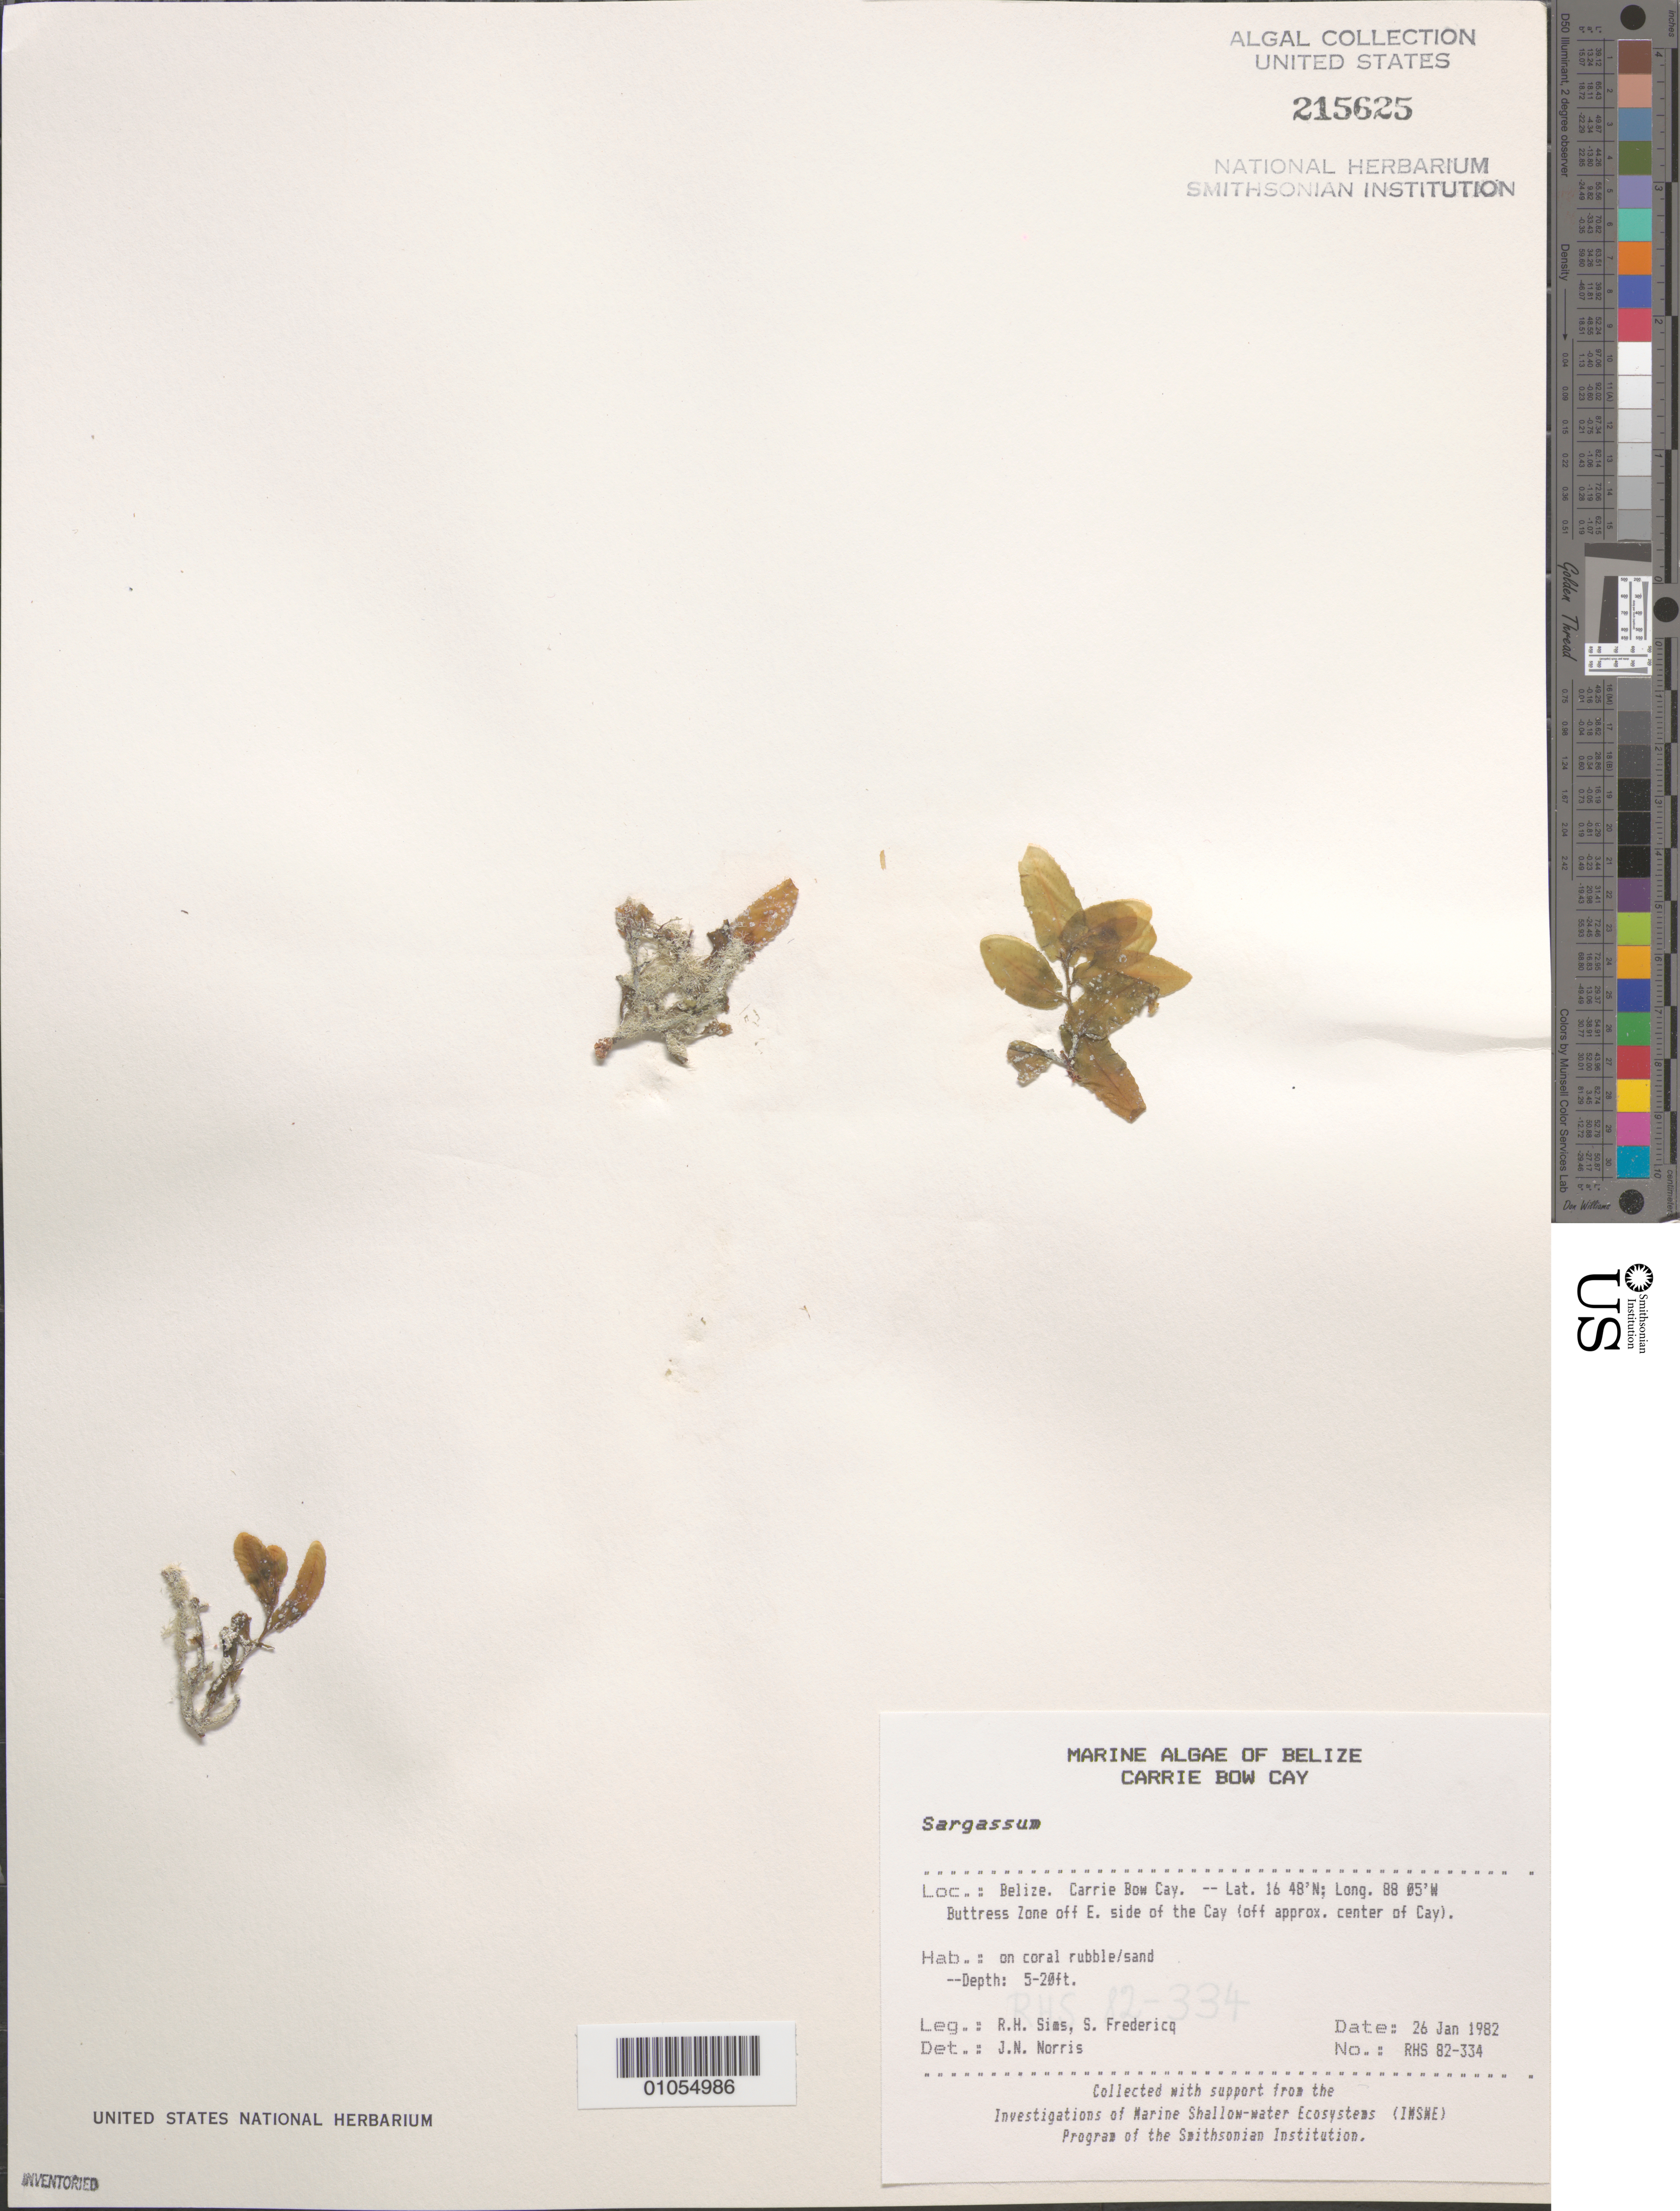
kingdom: Chromista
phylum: Ochrophyta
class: Phaeophyceae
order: Fucales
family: Sargassaceae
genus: Sargassum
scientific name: Sargassum sp.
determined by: Norris, James N.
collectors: R. H. Sims & S. Fredericq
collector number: RHS 82-334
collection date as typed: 26 Jan 1982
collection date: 1982-01-26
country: Belize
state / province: Stann Creek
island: Carrie Bow Cay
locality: Off east side of the cay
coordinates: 16 48'N, 88 05'W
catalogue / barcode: US 215625